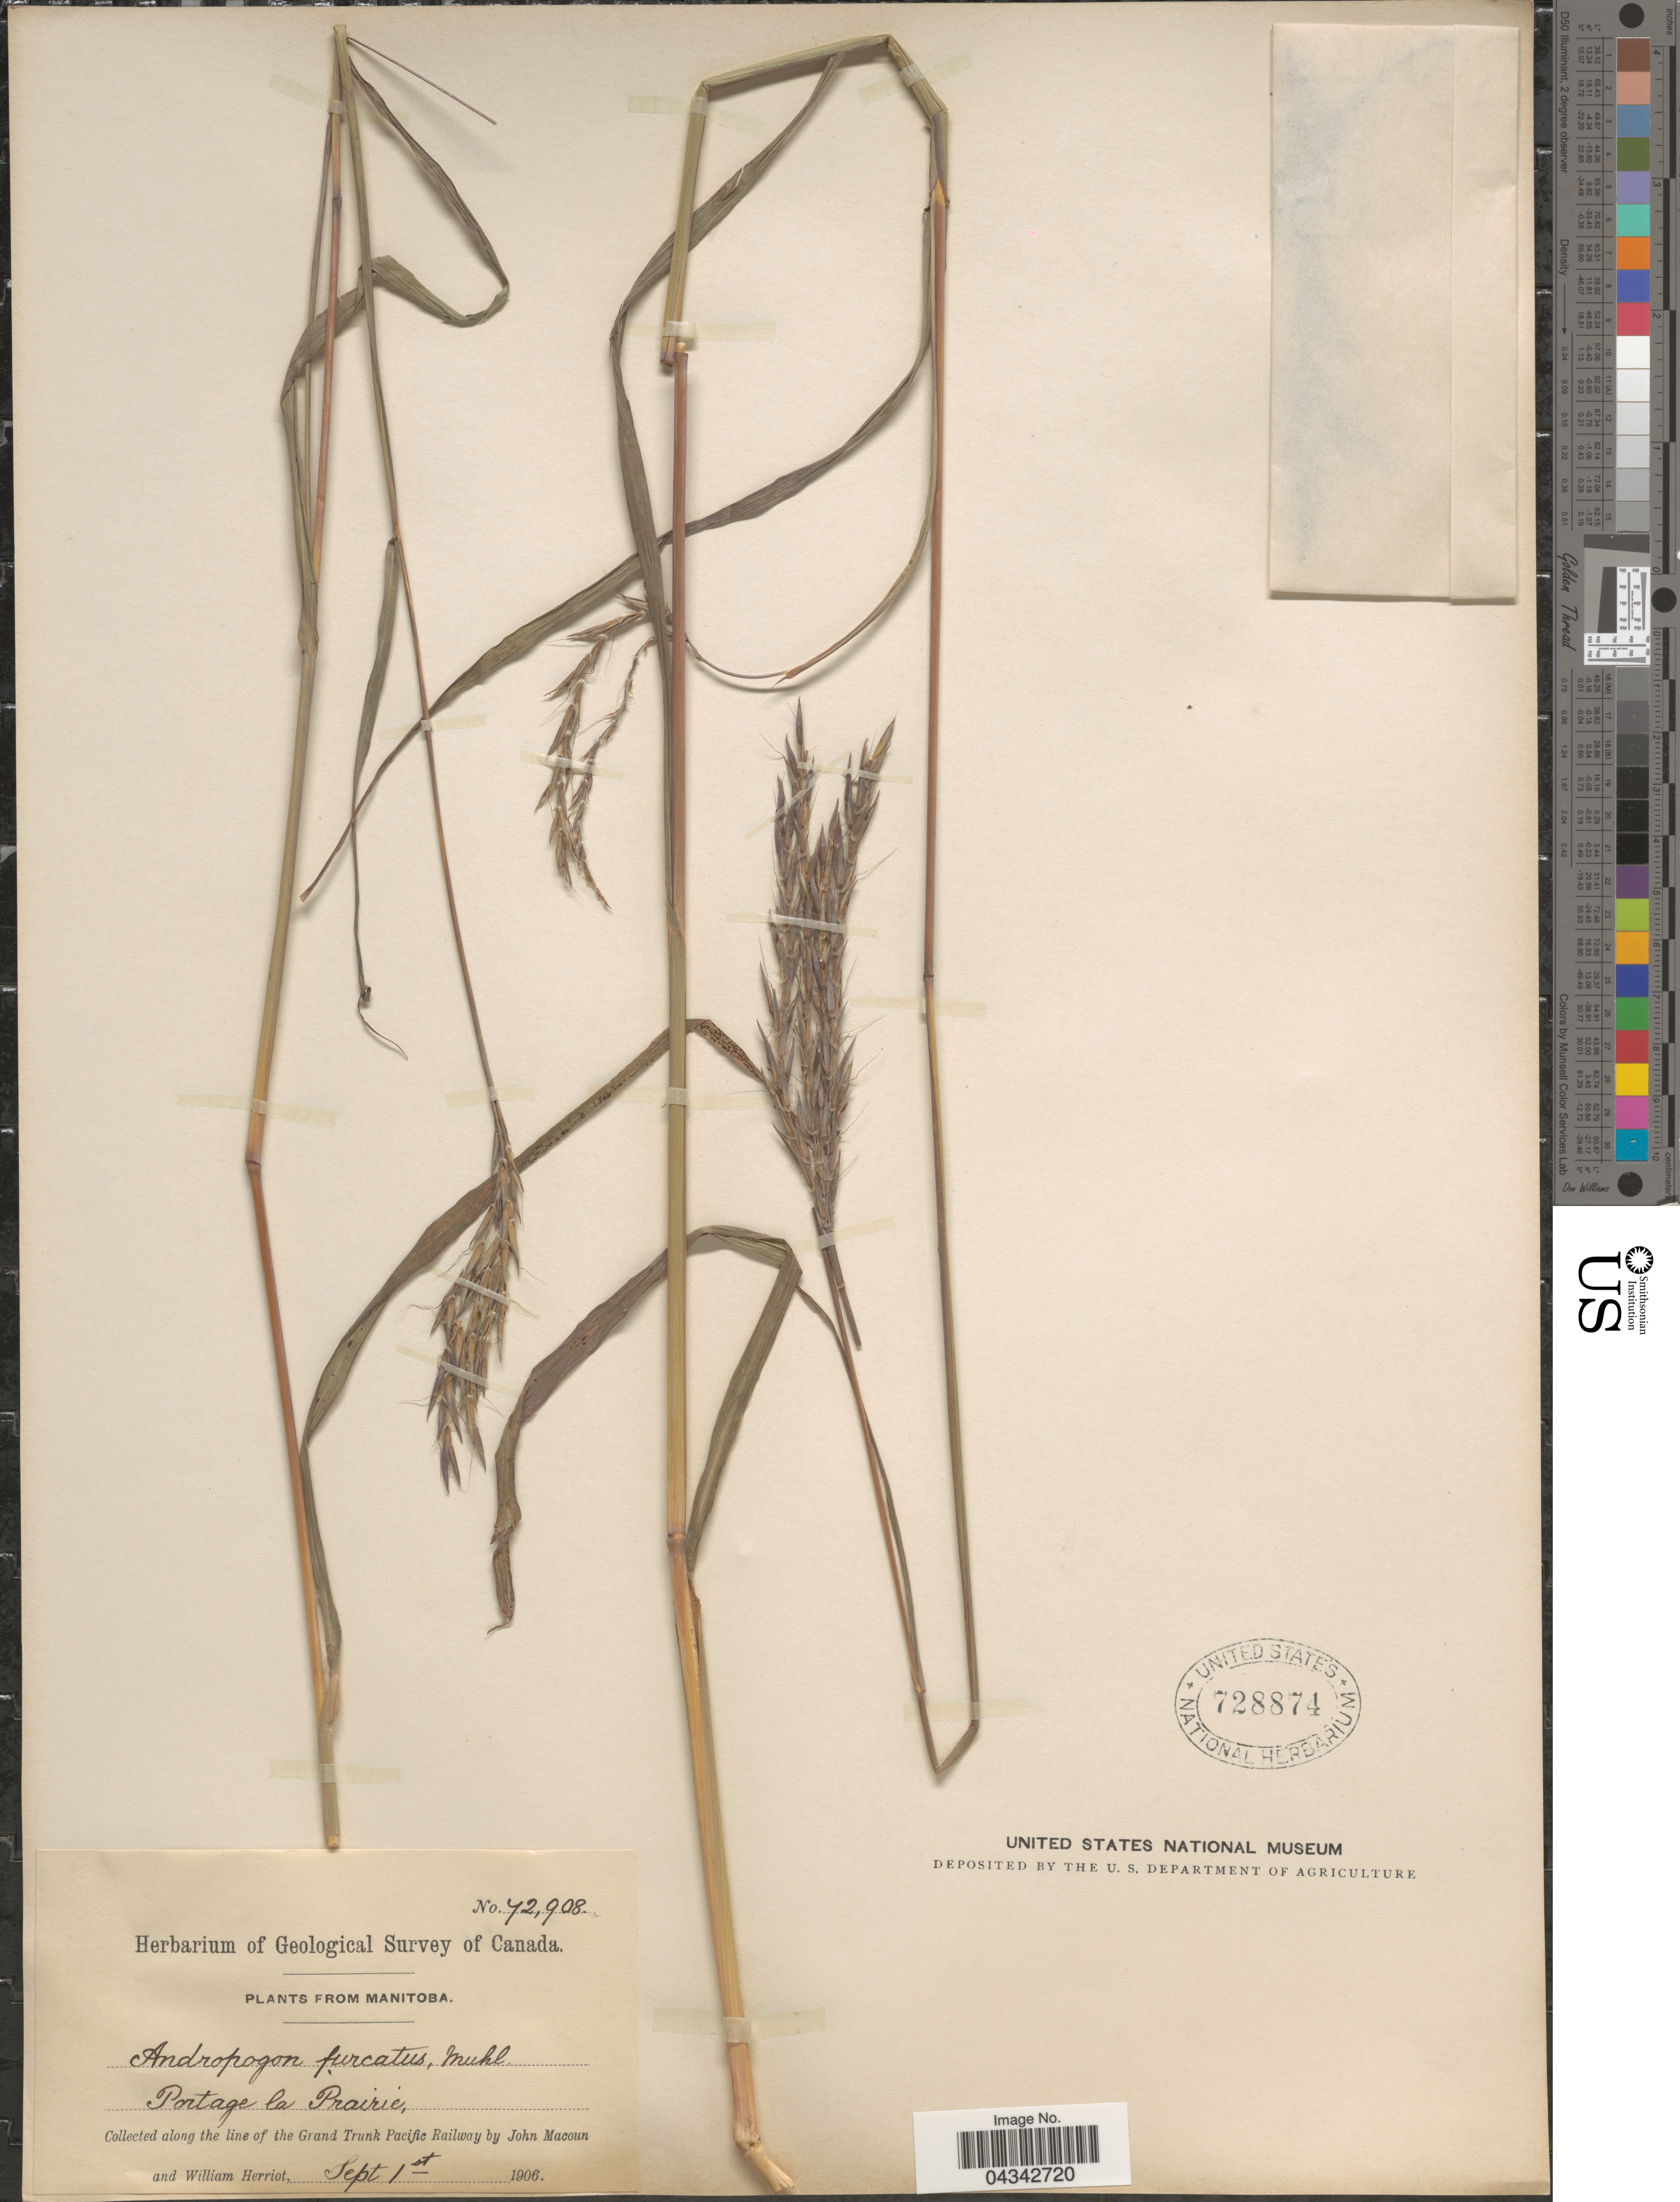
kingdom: Plantae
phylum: Tracheophyta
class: Liliopsida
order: Poales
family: Poaceae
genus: Andropogon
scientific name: Andropogon gerardii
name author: Vitman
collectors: J. Macoun & W. Herriot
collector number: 72908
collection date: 1906-09-01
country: Canada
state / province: Manitoba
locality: Geological Survey of Canada. Portage la Prairie. Along the line of the Grand Trunk Pacific Railway.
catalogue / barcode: US 728874